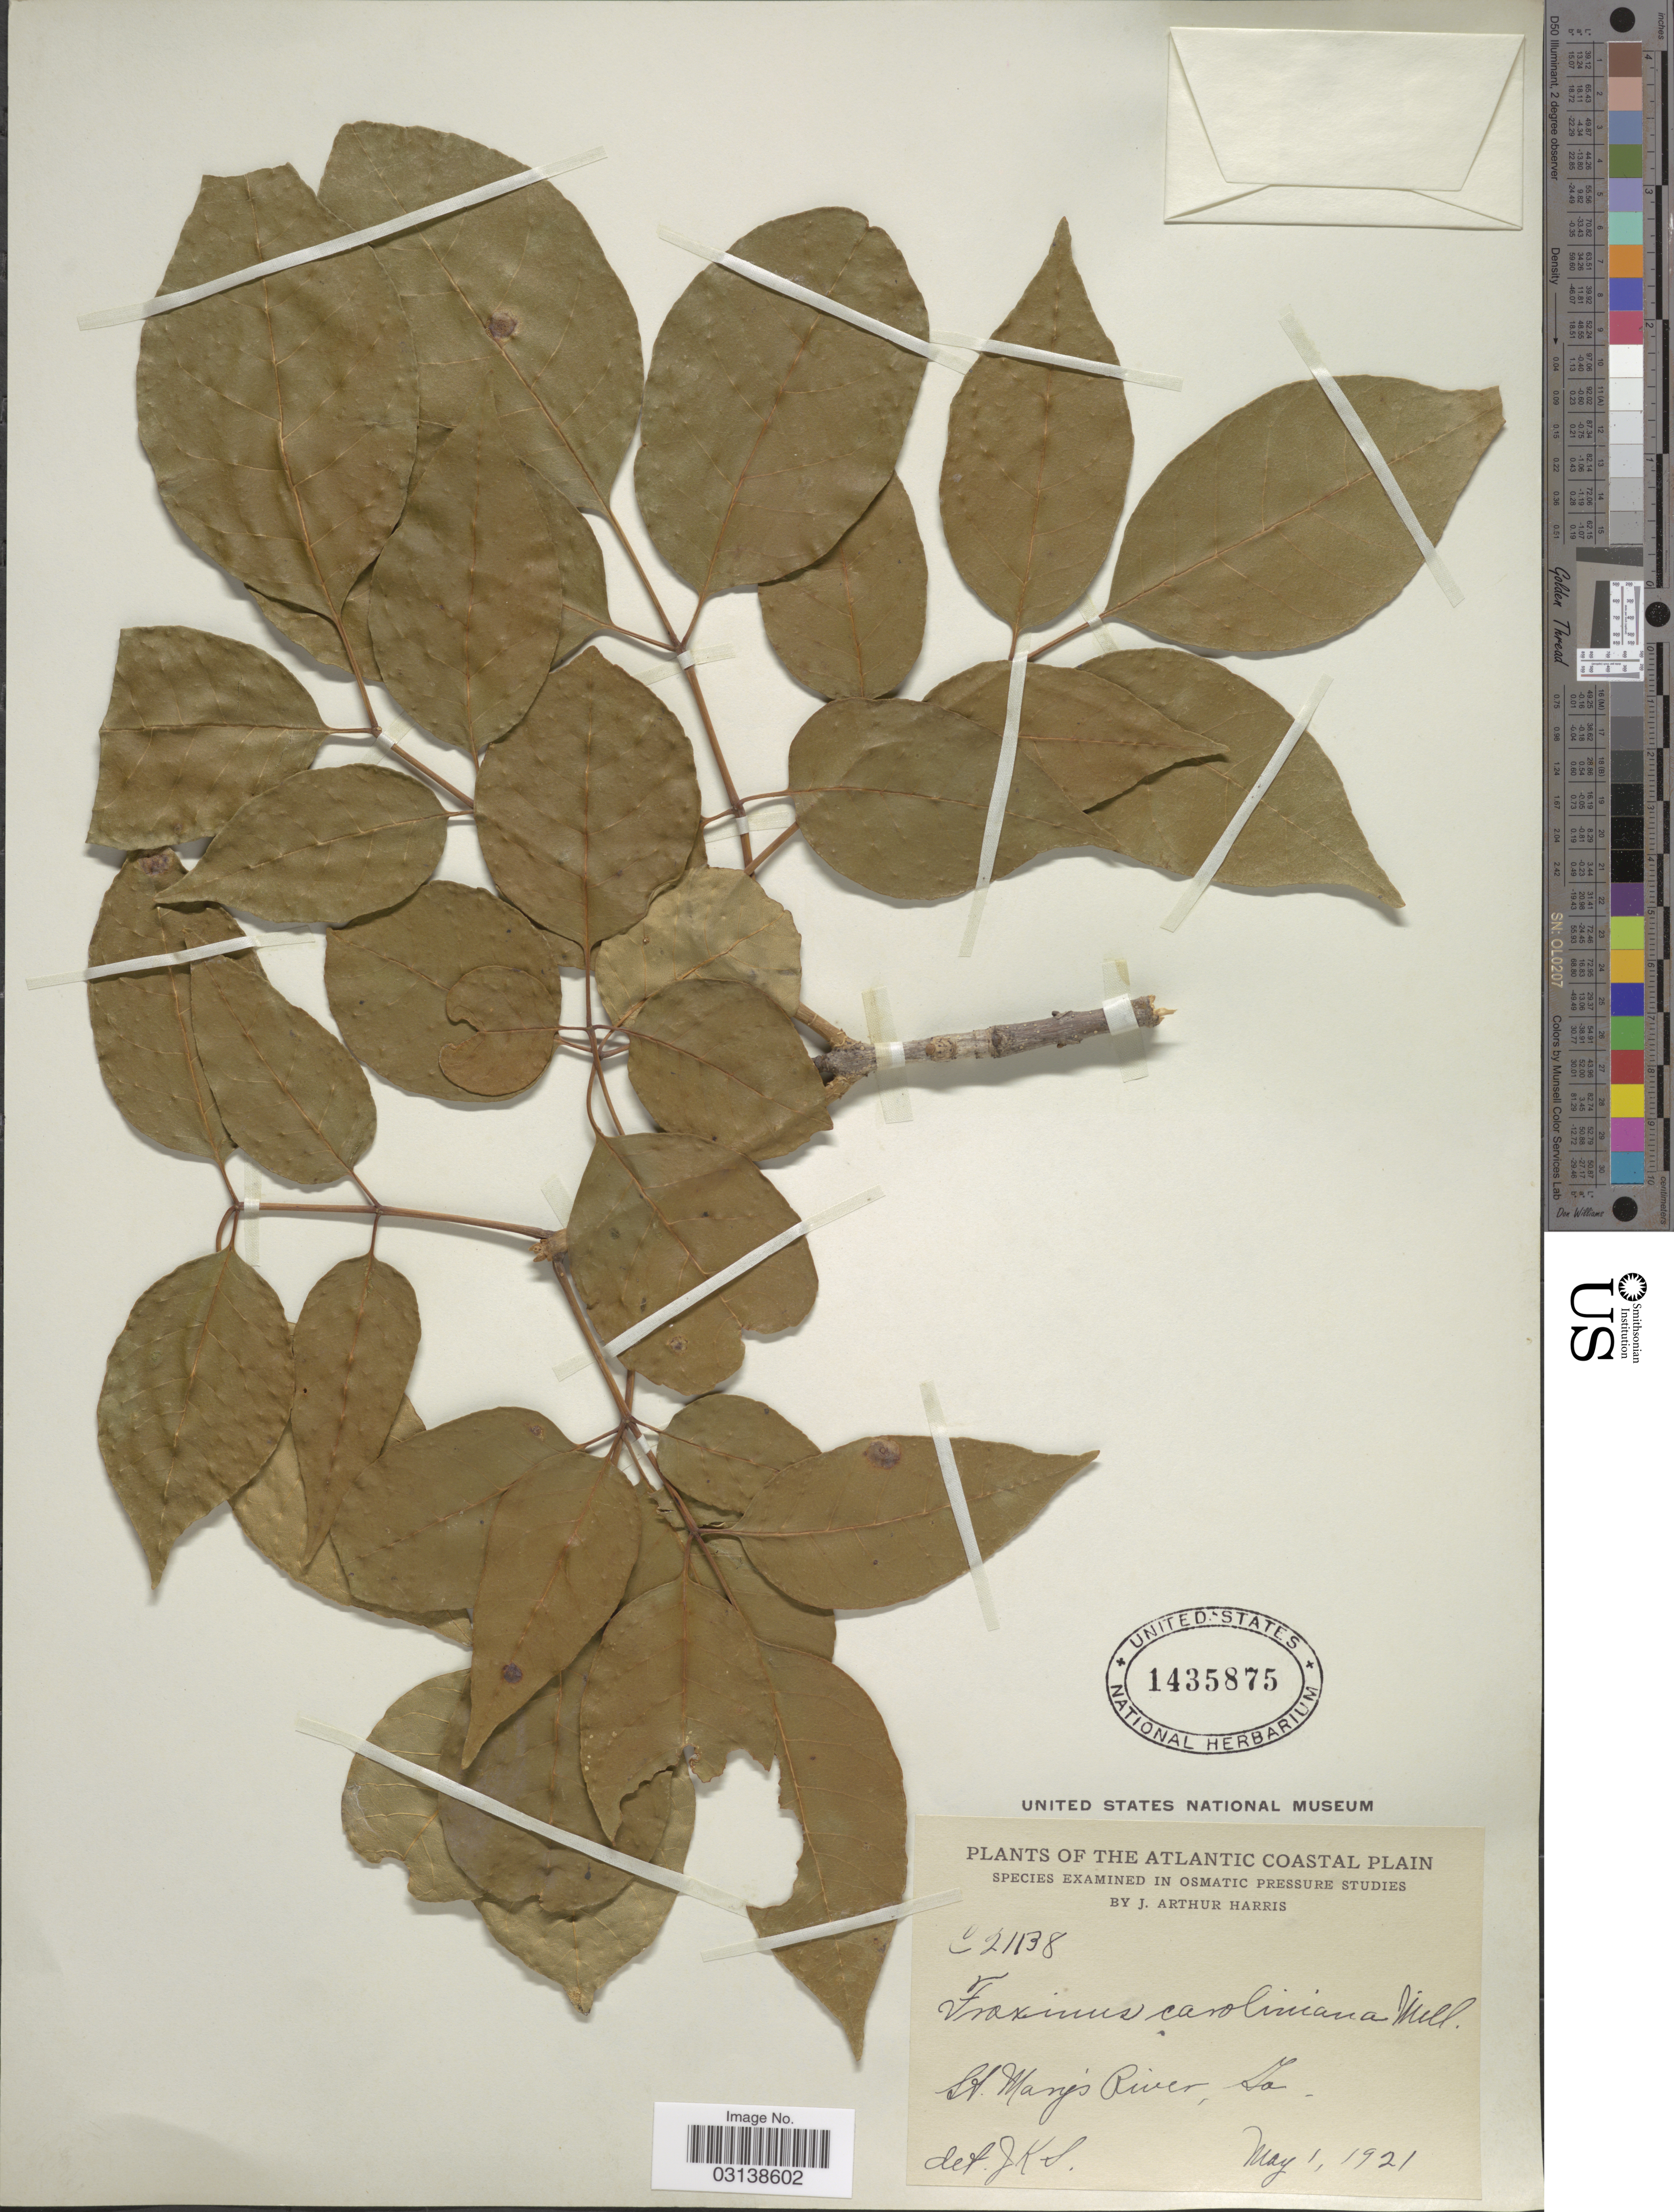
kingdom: Plantae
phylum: Tracheophyta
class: Magnoliopsida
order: Lamiales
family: Oleaceae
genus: Fraxinus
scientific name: Fraxinus caroliniana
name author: Mill.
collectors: J. A. Harris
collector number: C21138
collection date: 1921-05-01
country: United States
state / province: Georgia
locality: Atlantic Coastal Plain. St. Mary's River, Ga.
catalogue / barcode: US 1435875